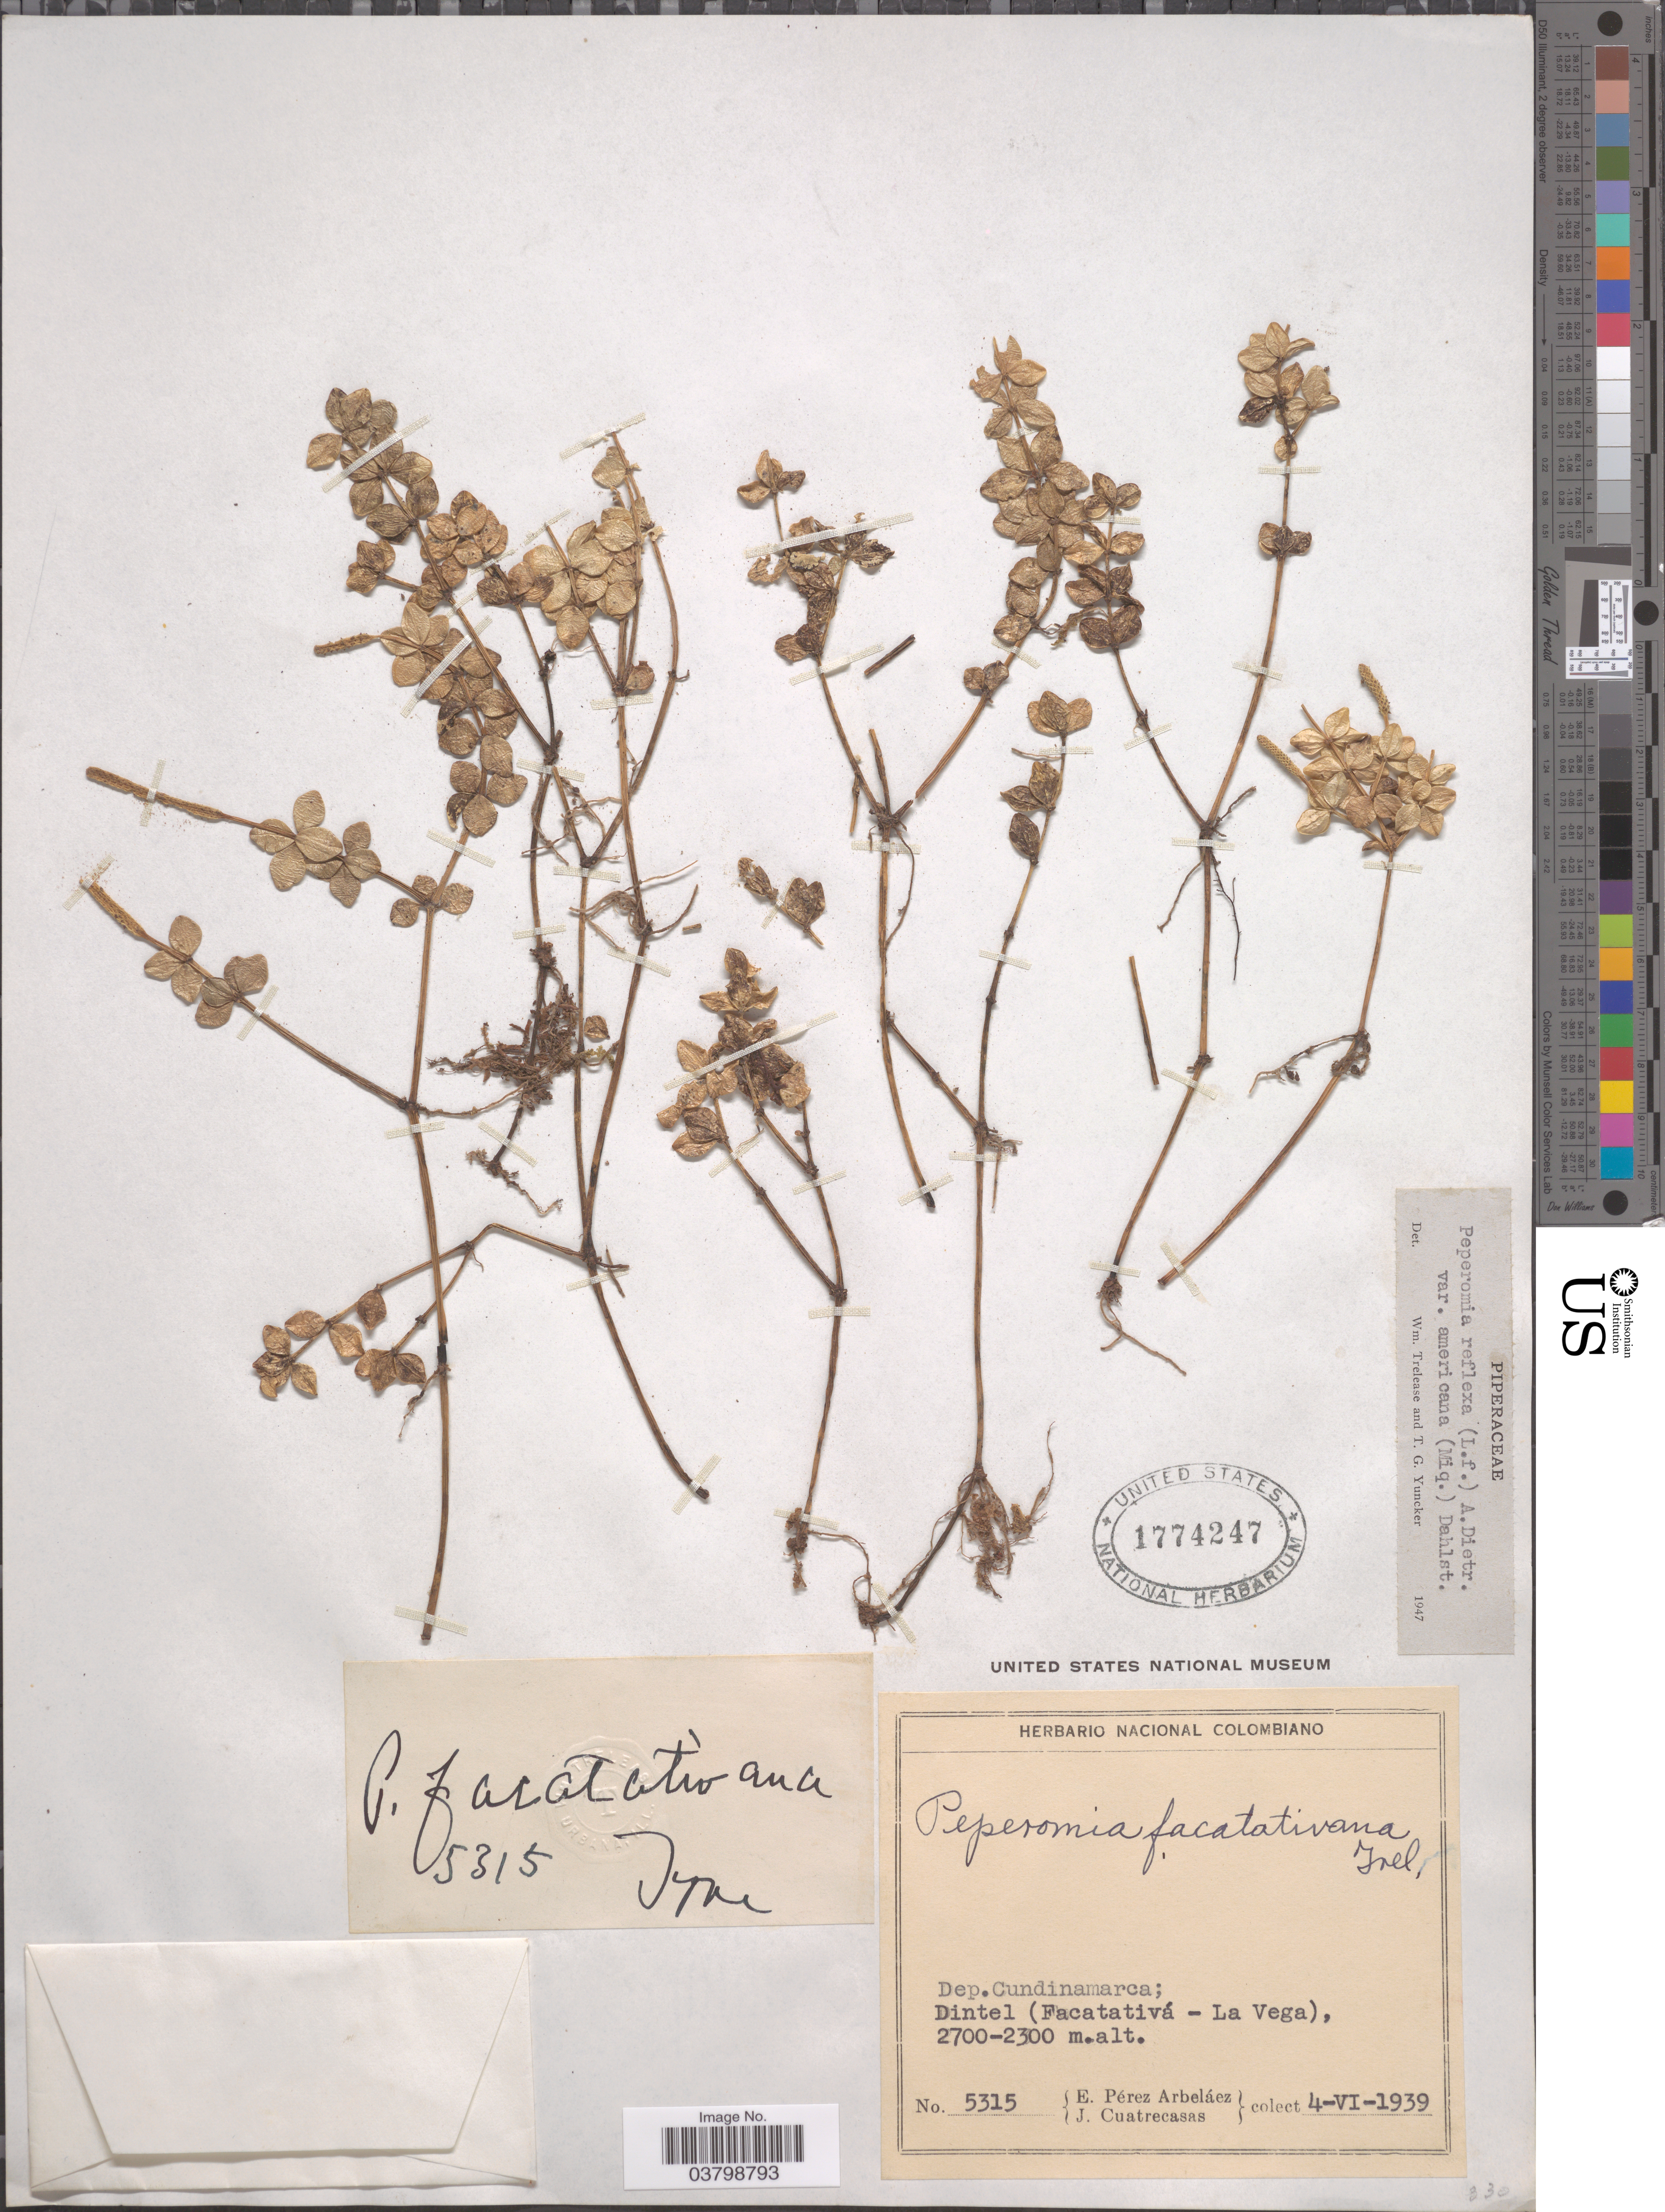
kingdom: Plantae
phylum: Tracheophyta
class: Magnoliopsida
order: Piperales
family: Piperaceae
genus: Peperomia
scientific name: Peperomia tetraphylla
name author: (G. Forst.) Hook. & Arn.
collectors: E. Pérez Arbeláez & J. Cuatrecasas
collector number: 5315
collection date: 1939-06-04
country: Colombia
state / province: Cundinamarca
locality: Dep. Cundinamarca; Dintel (Facatativá - La Vega).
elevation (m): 2300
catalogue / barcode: US 1774247